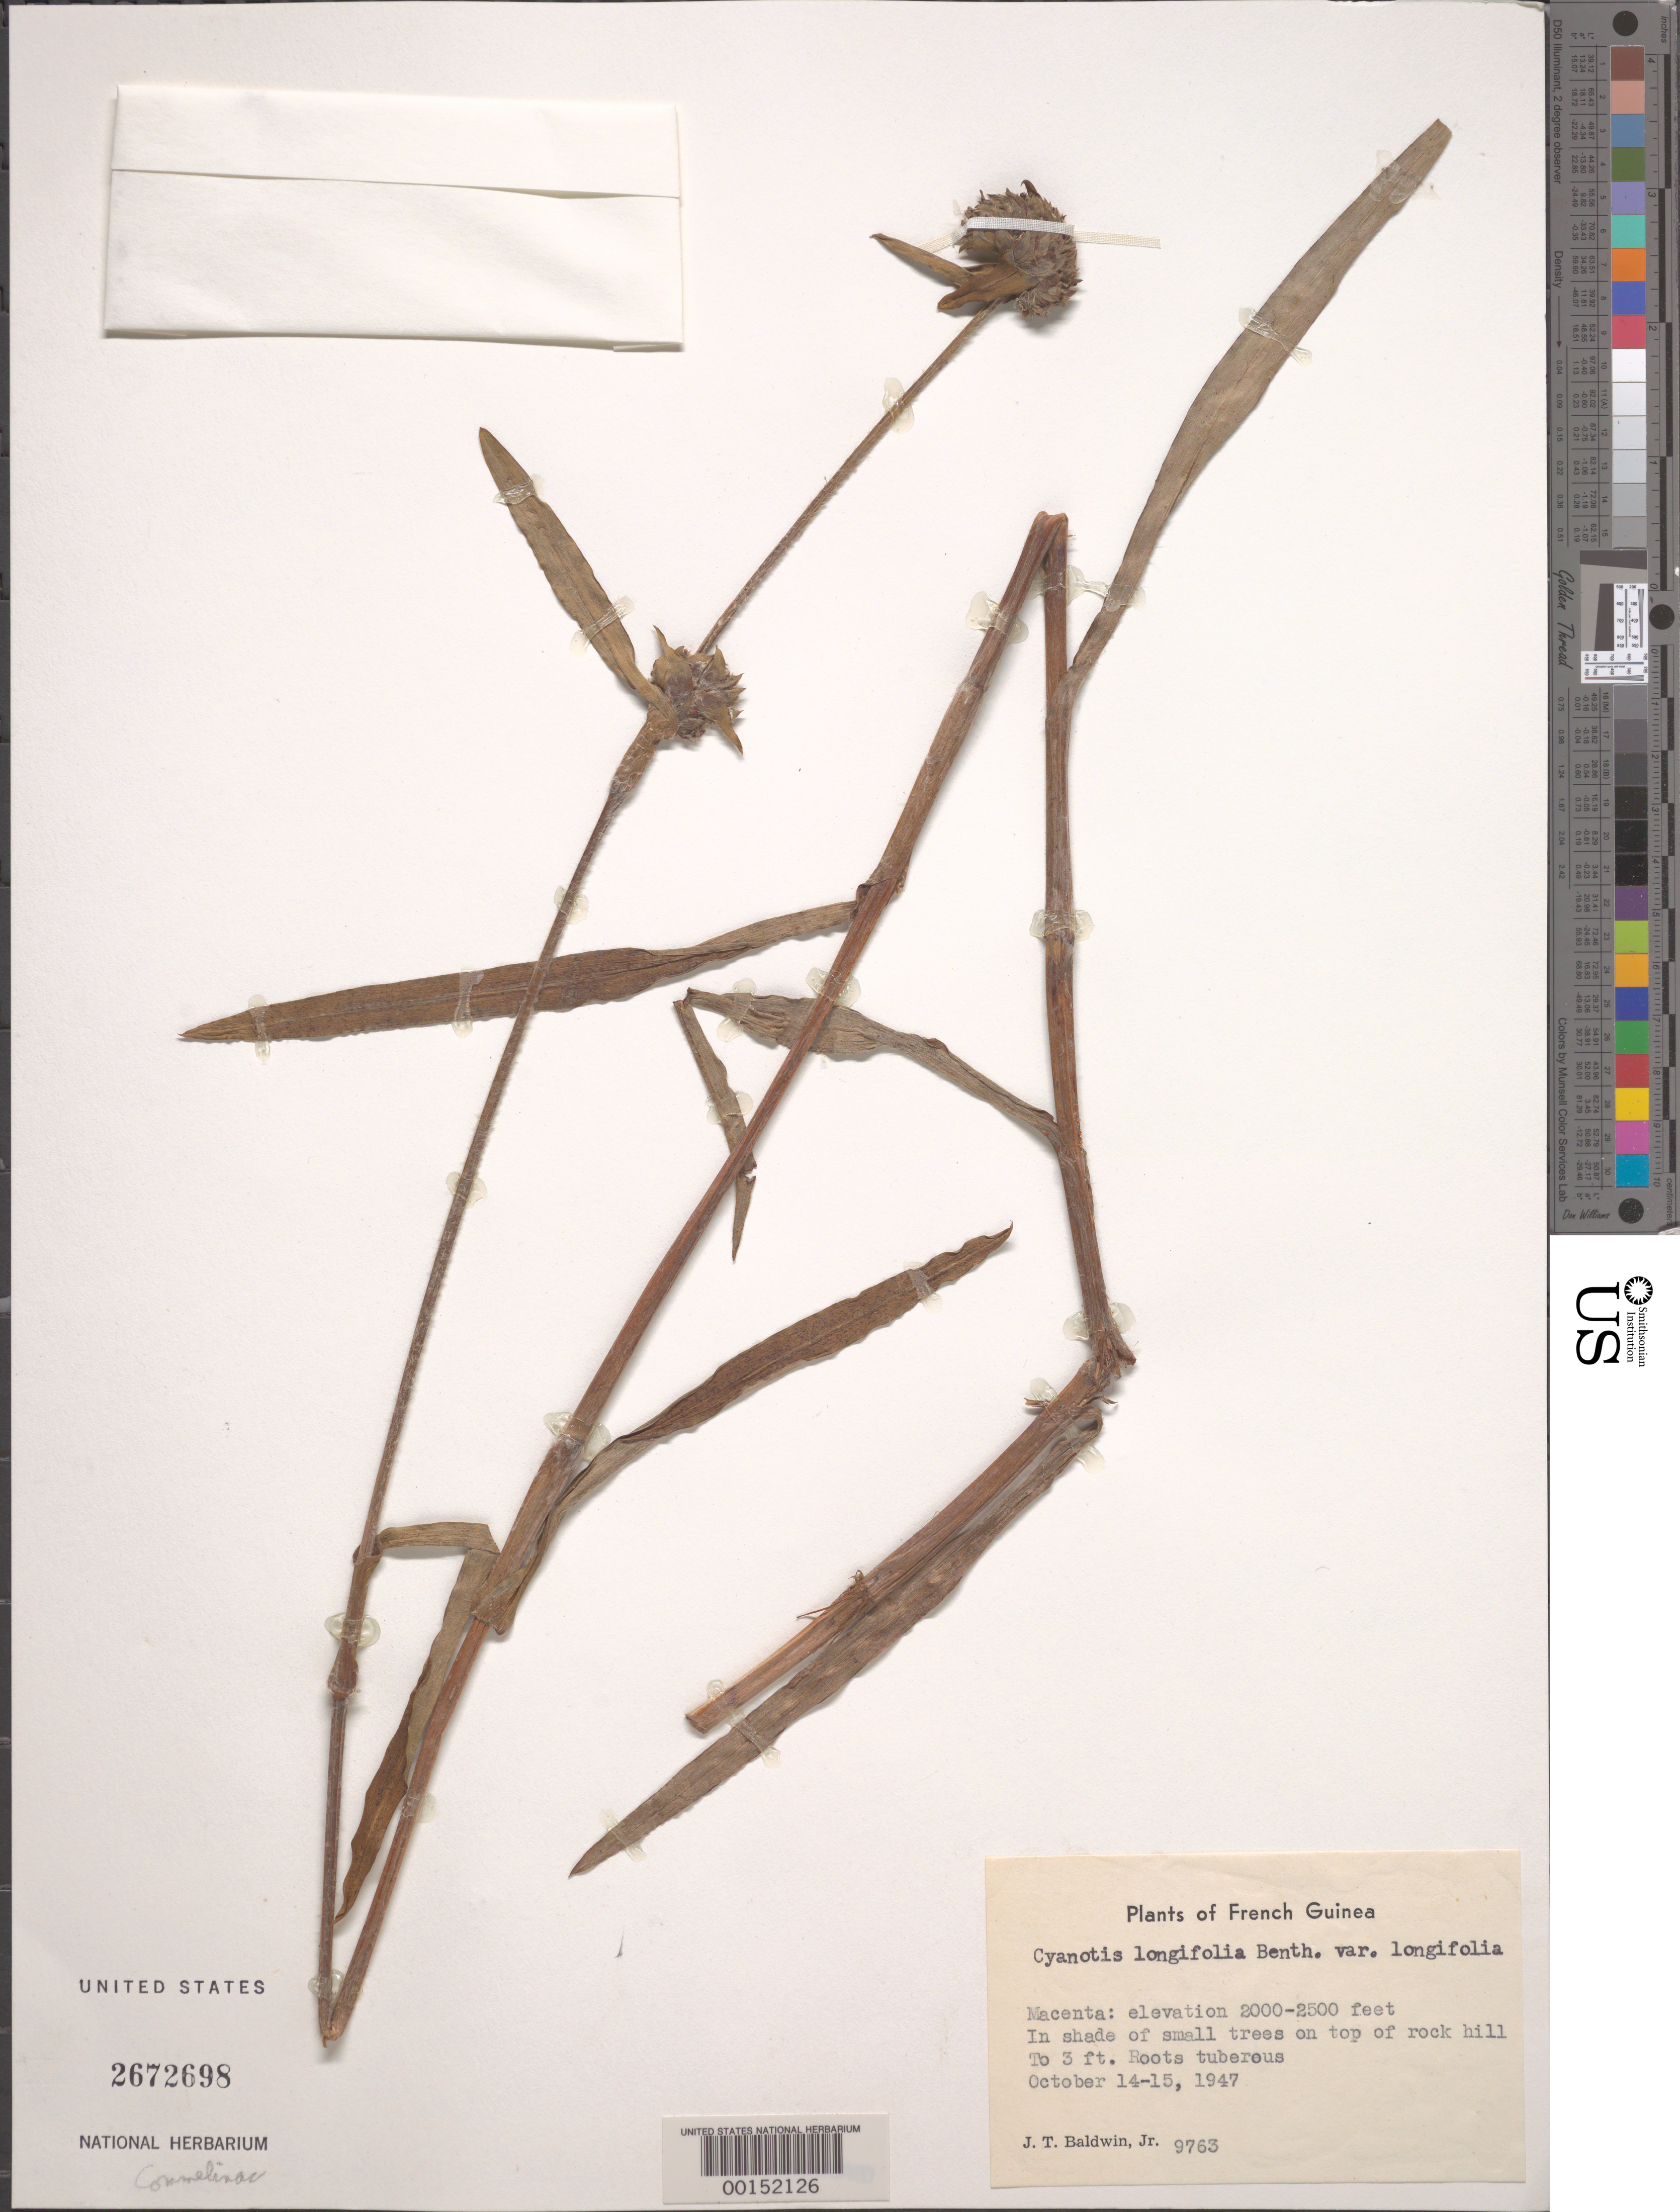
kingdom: Plantae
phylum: Tracheophyta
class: Liliopsida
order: Commelinales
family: Commelinaceae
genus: Cyanotis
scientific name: Cyanotis longifolia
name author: Benth.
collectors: J. T. Baldwin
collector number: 9763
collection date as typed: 14 Oct 1947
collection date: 1947-10-14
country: Guinea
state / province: Nzérékoré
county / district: Macenta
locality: Macenta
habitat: Shade of small trees; rock hill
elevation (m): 610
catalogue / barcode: US 2672698